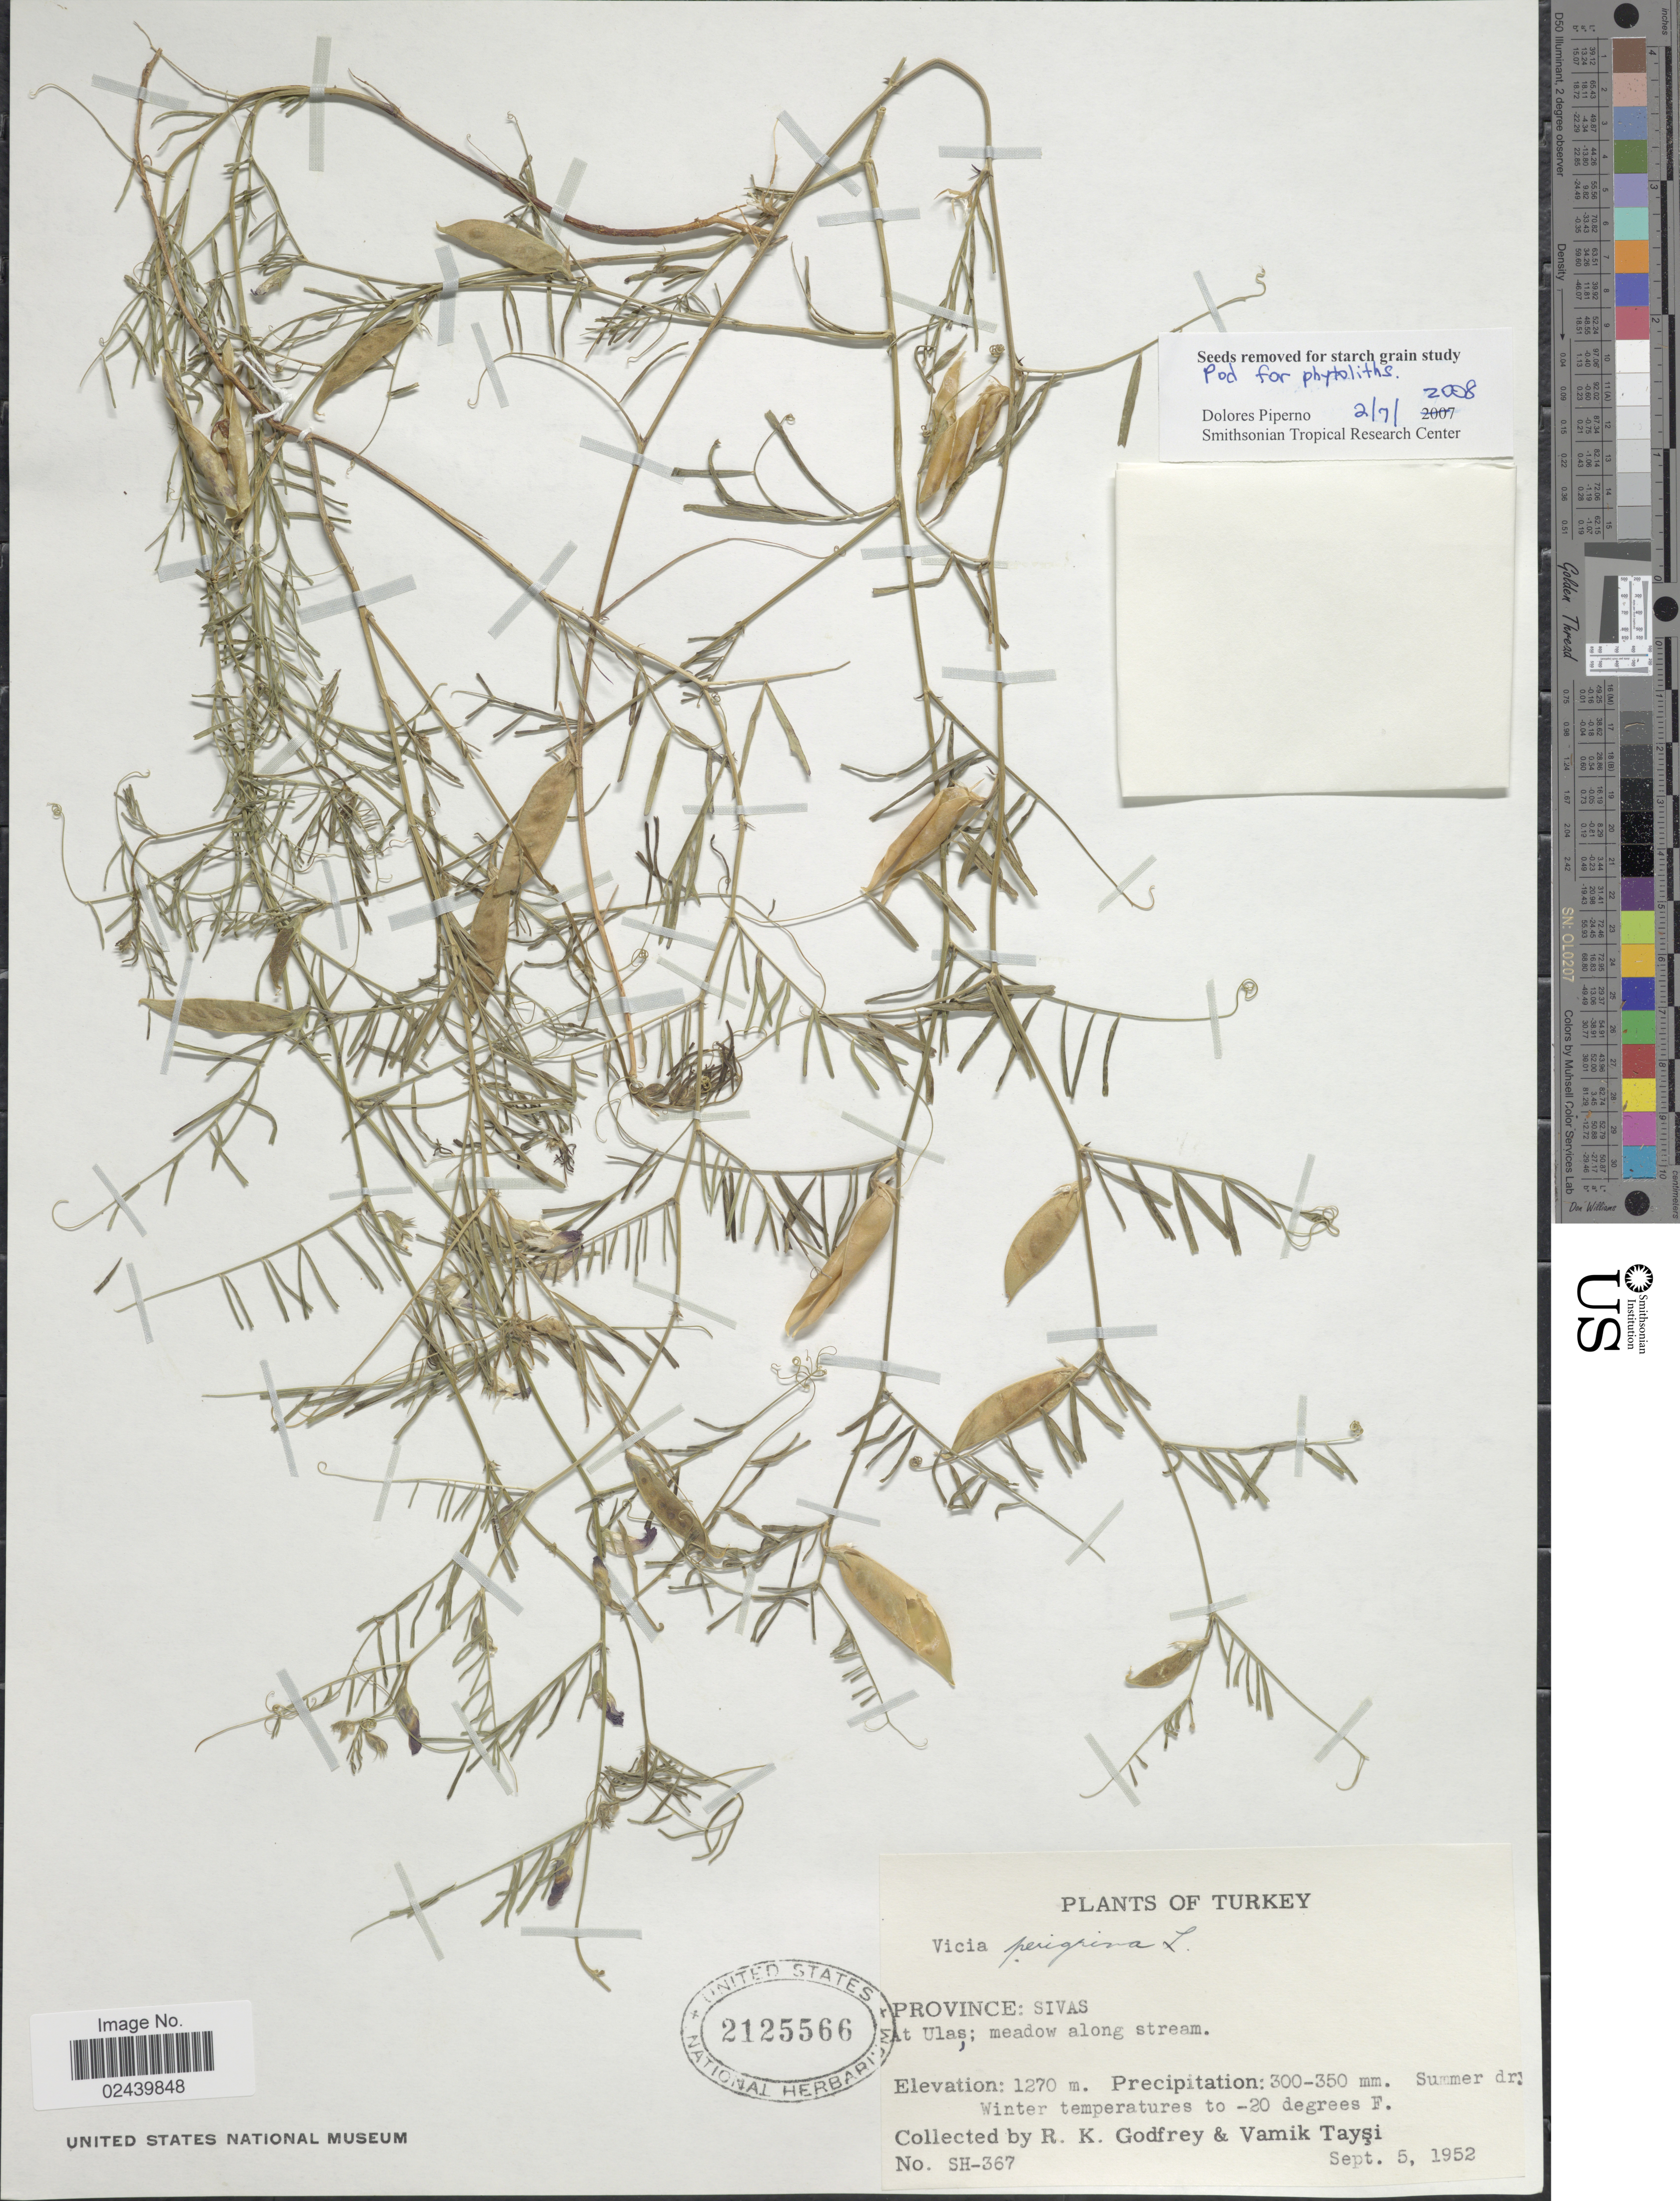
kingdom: Plantae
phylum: Tracheophyta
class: Magnoliopsida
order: Fabales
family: Fabaceae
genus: Vicia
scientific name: Vicia peregrina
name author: L.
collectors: R. K. Godfrey & V. Taysi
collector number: SH-367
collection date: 1952-09-05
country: Turkey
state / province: Sivas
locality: At Ulas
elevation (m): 1270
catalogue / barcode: US 2125566